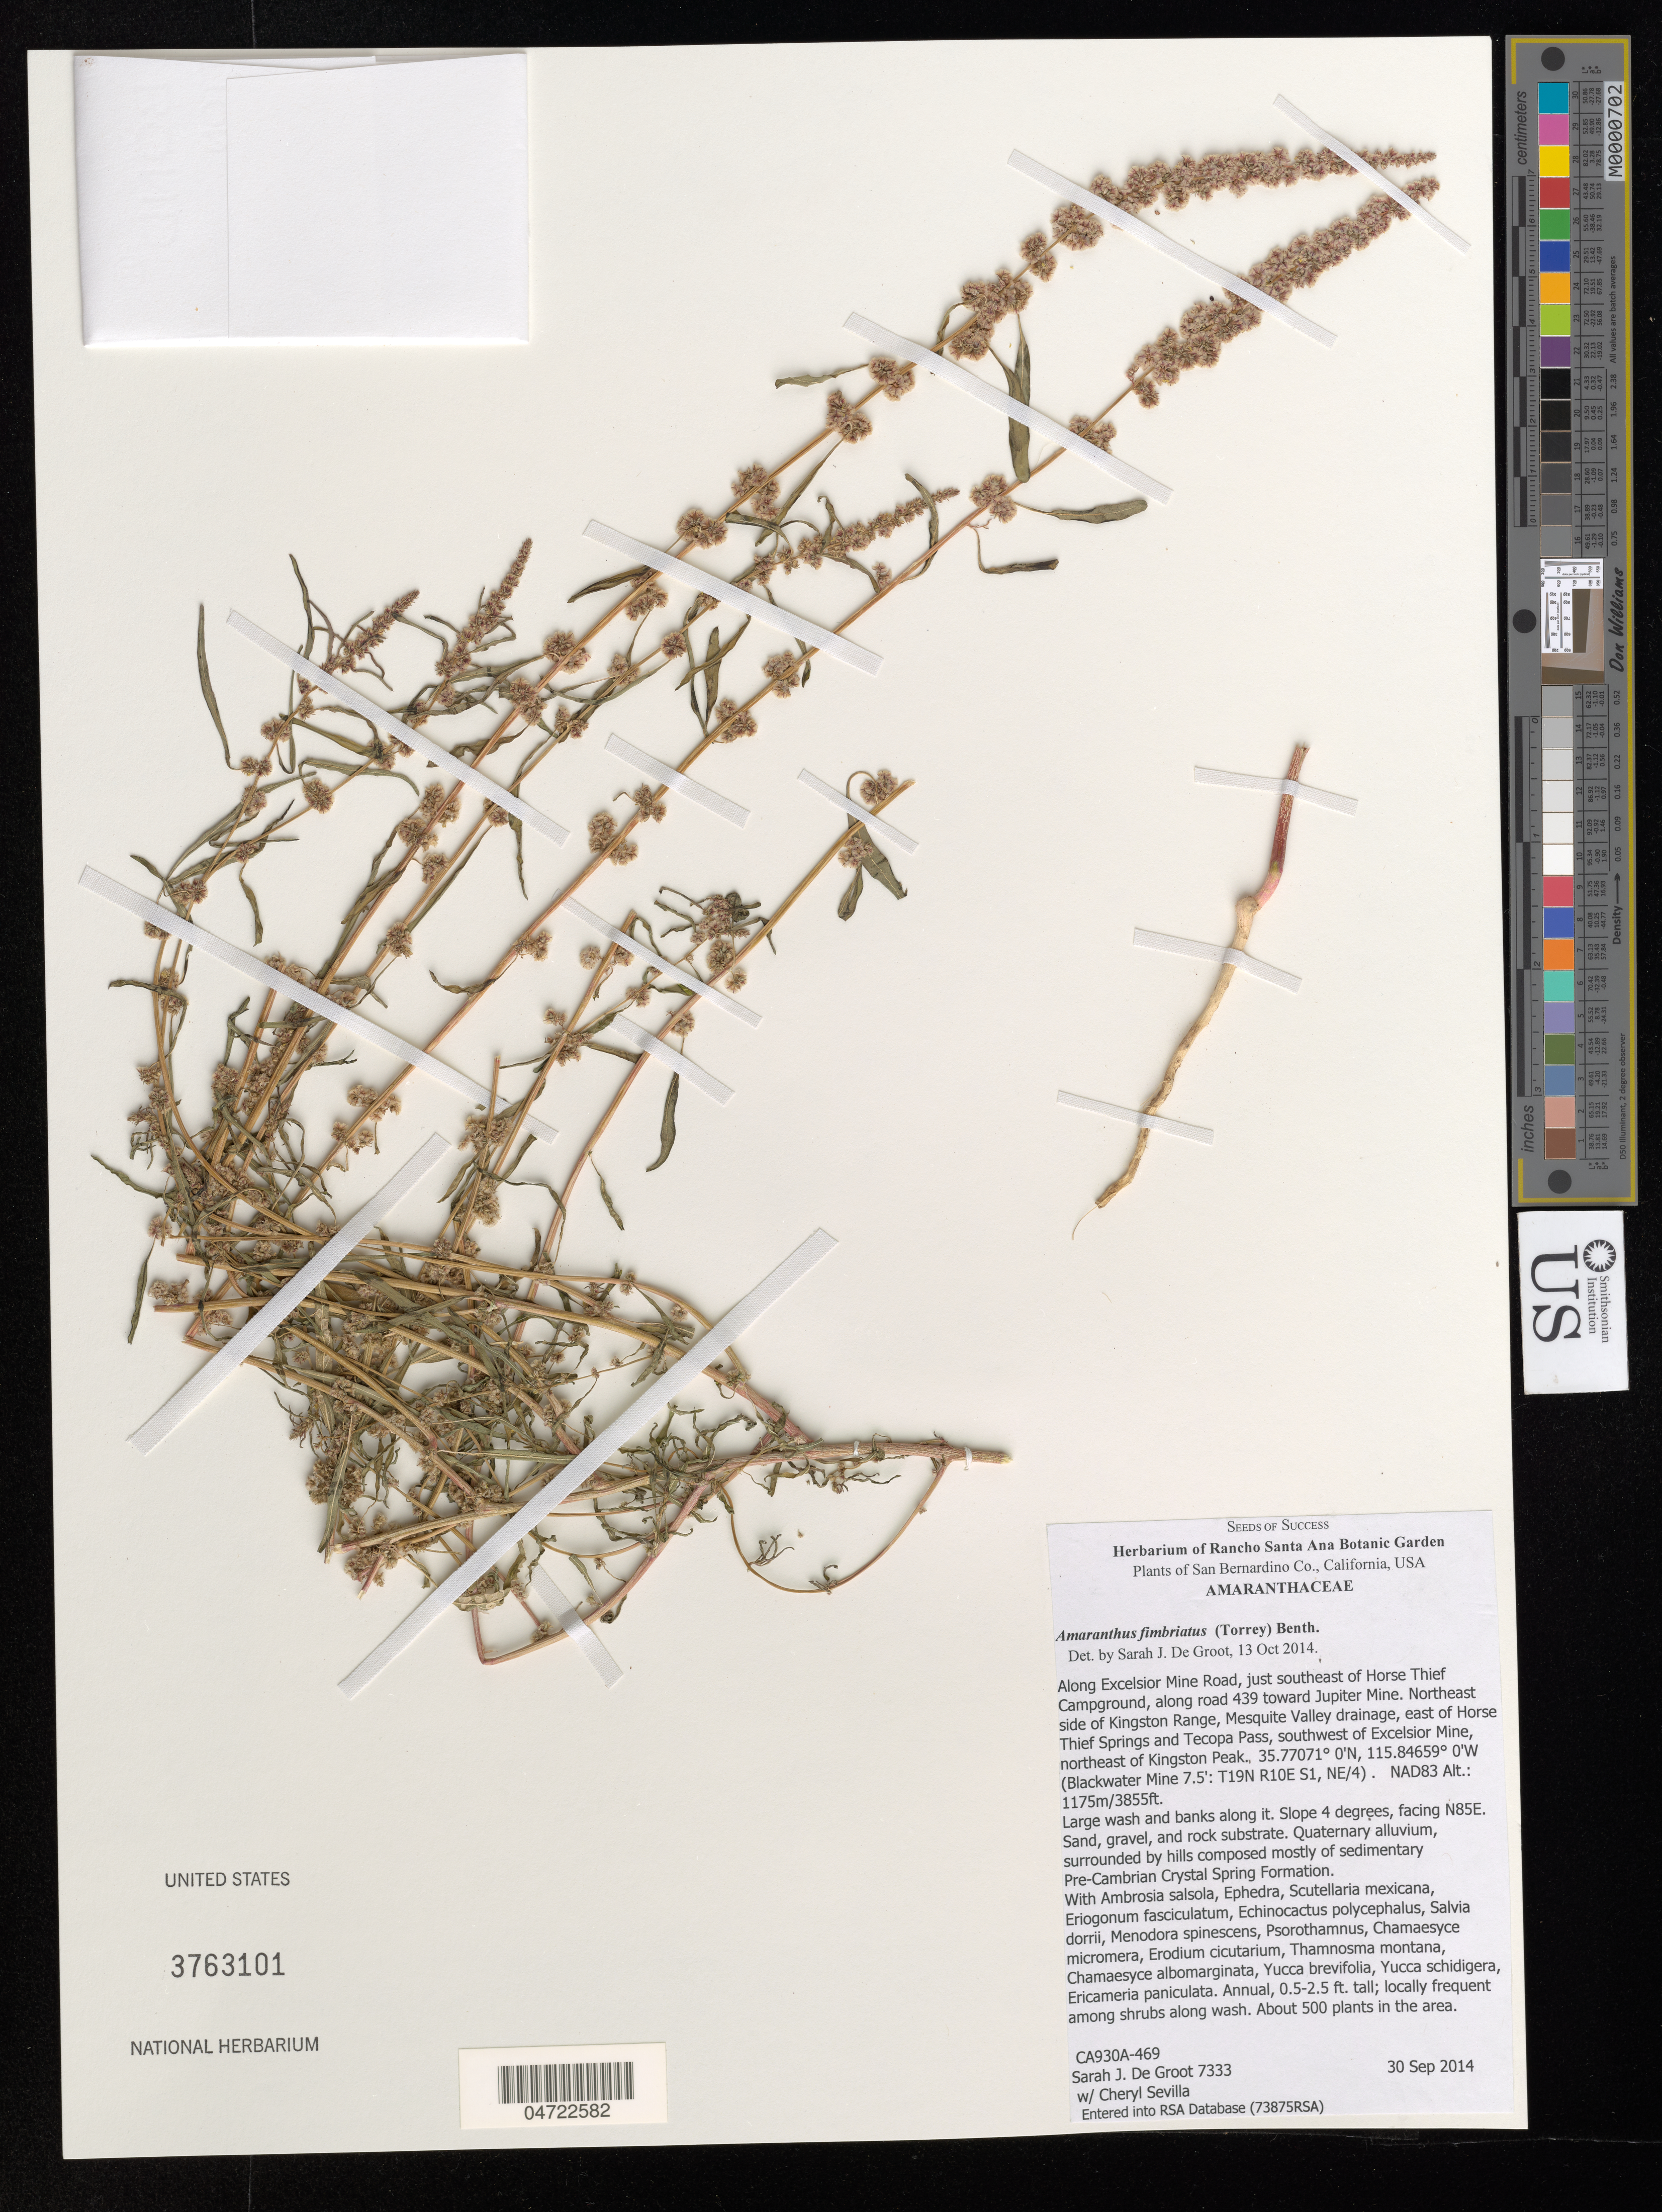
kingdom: Plantae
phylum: Tracheophyta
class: Magnoliopsida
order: Caryophyllales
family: Amaranthaceae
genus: Amaranthus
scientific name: Amaranthus fimbriatus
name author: (Torr.) Benth. ex S. Watson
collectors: S. De Groot & C. Sevilla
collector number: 7333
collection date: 2014-09-30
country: United States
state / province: California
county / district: San Bernardino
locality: San Bernardino Co. Along Excelsior Mine Road, just southeast of Horse Thief Campground, along road 439 toward Jupiter Mine. Northeast side of Kingston Range, Mesquite Valley drainage, east of Horse Thief Springs and Tecopa Pass, southwest of Excelsior Mine, northeast of Kingston Peak. (Blackwater Mine 7.5': T19N R10E S1, NE/4).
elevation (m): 1175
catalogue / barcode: US 3763101